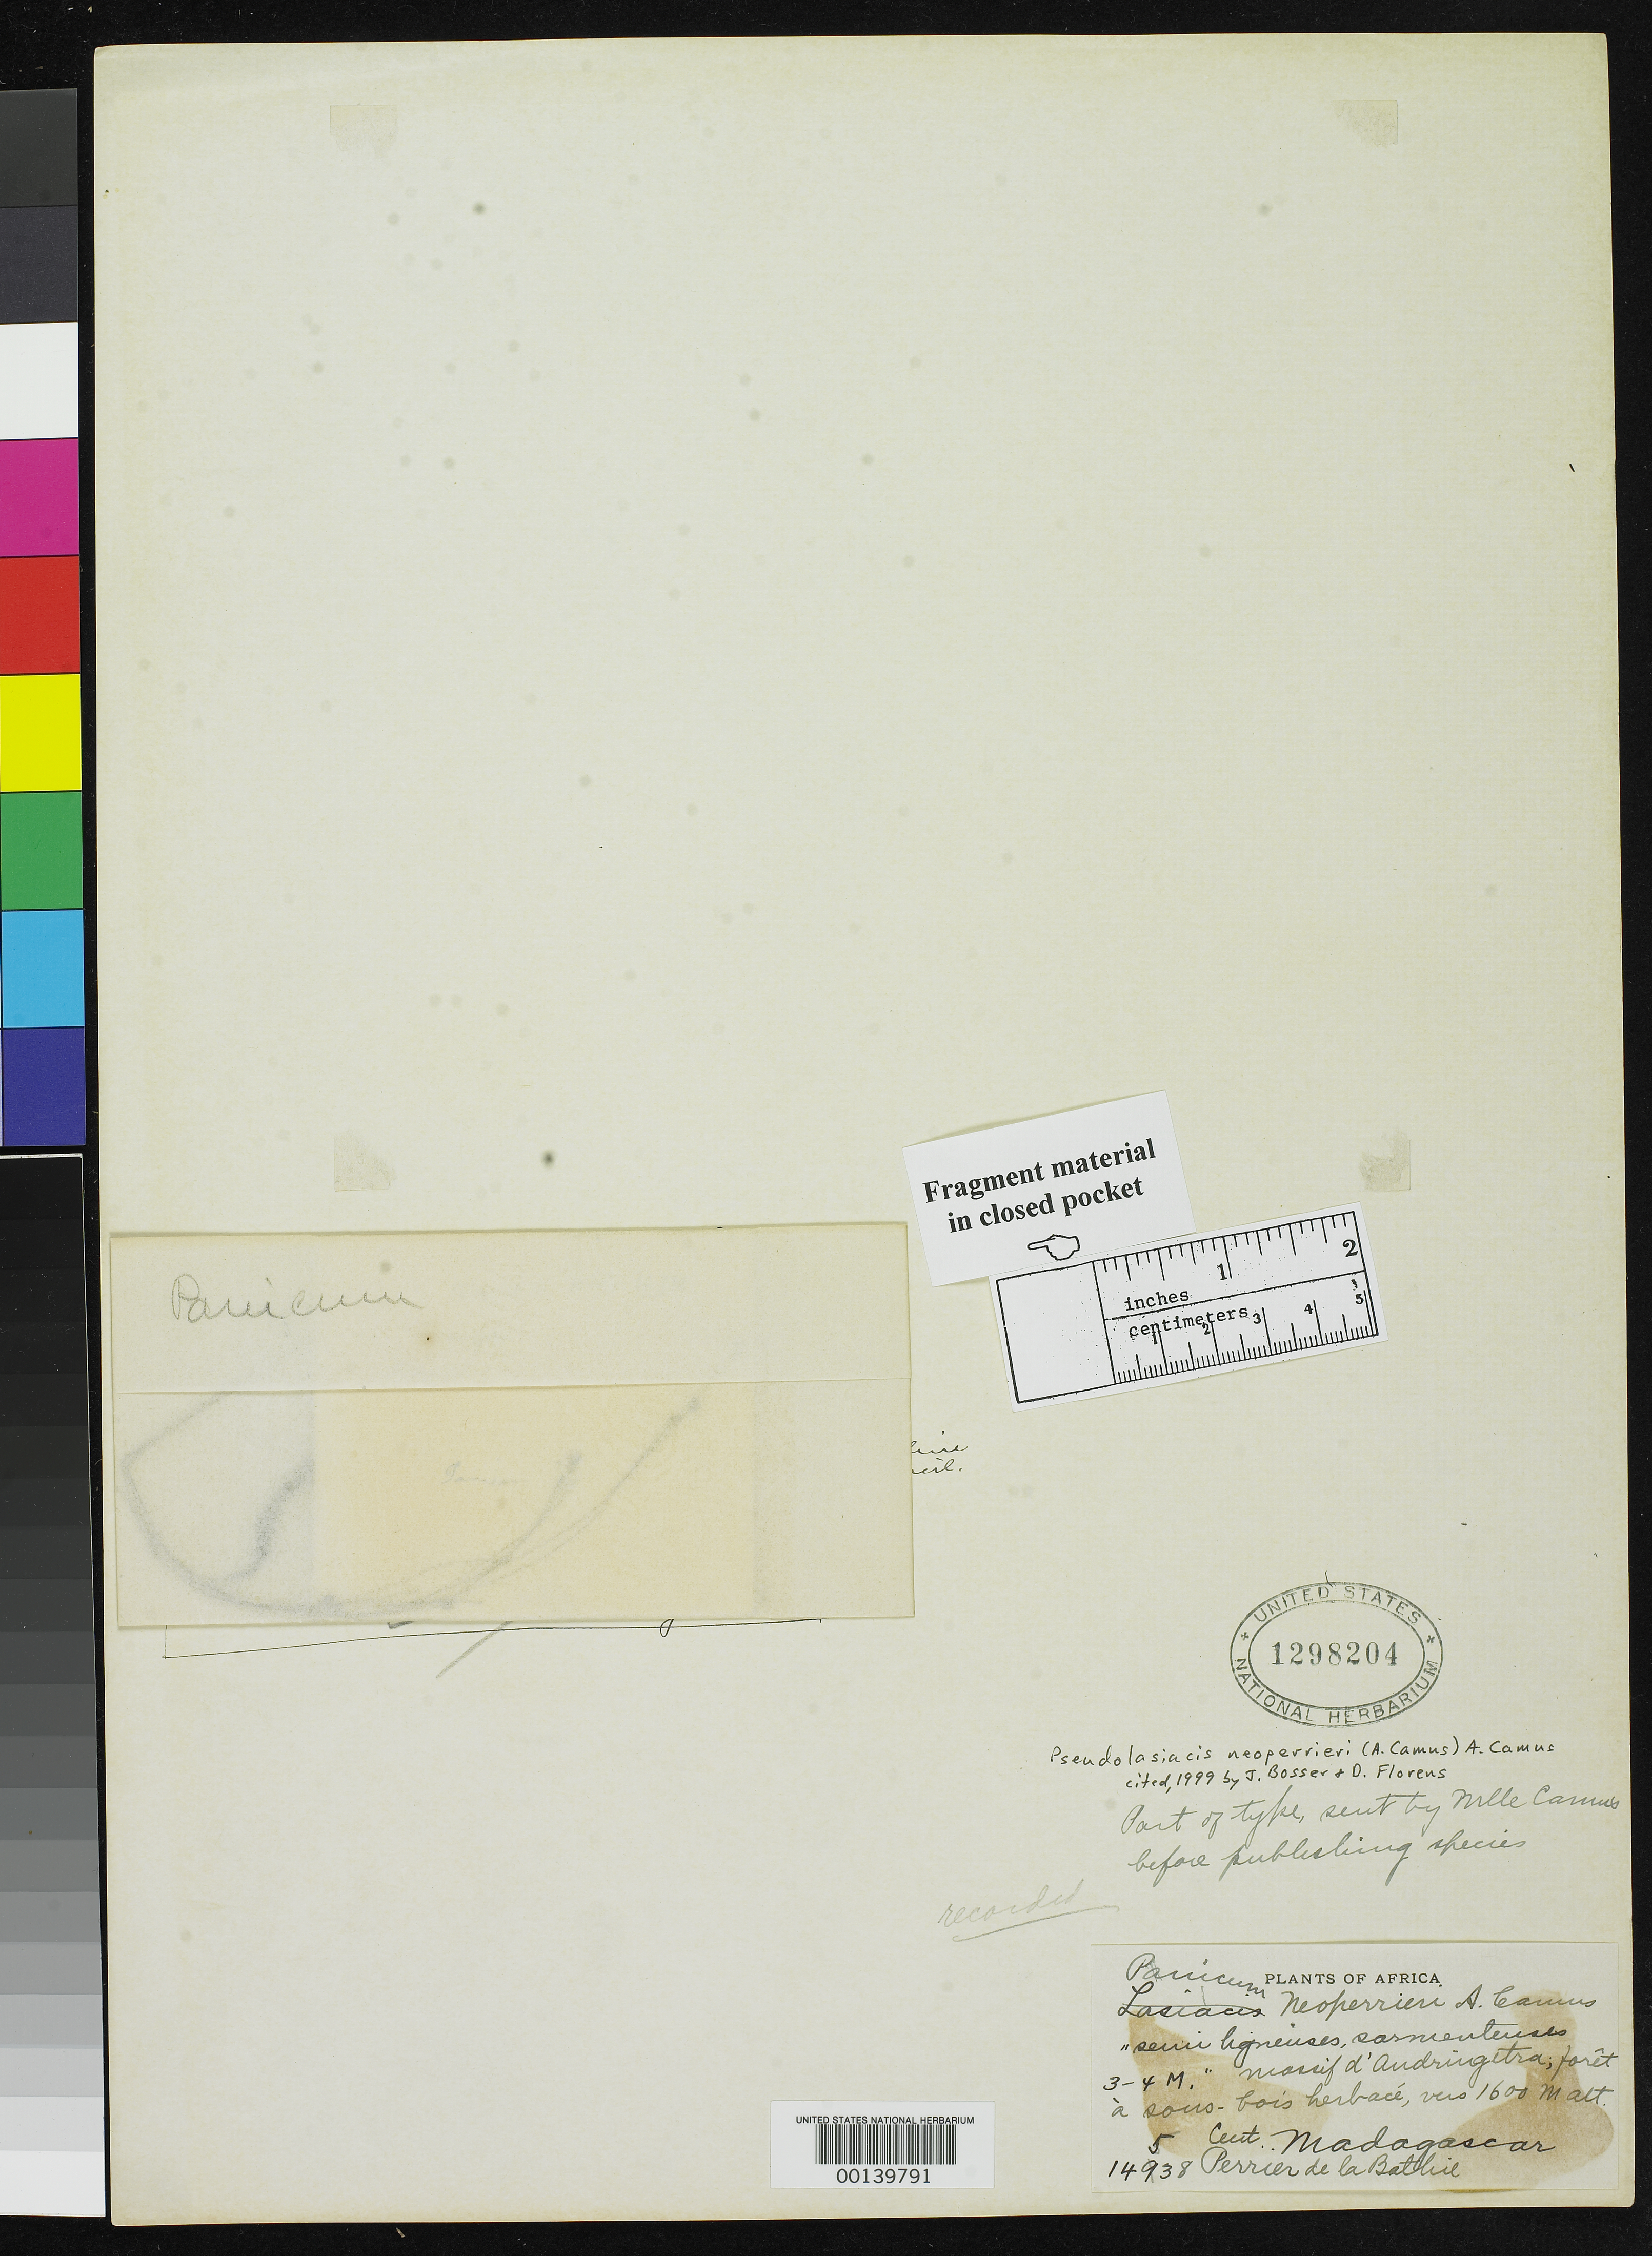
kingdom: Plantae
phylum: Tracheophyta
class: Liliopsida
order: Poales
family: Poaceae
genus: Panicum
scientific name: Panicum neoperrieri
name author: A. Camus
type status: Type Fragment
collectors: H. Perrier de la Bâthie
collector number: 14538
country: Madagascar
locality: Massif D'Andrin-Getra.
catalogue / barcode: US 1298204